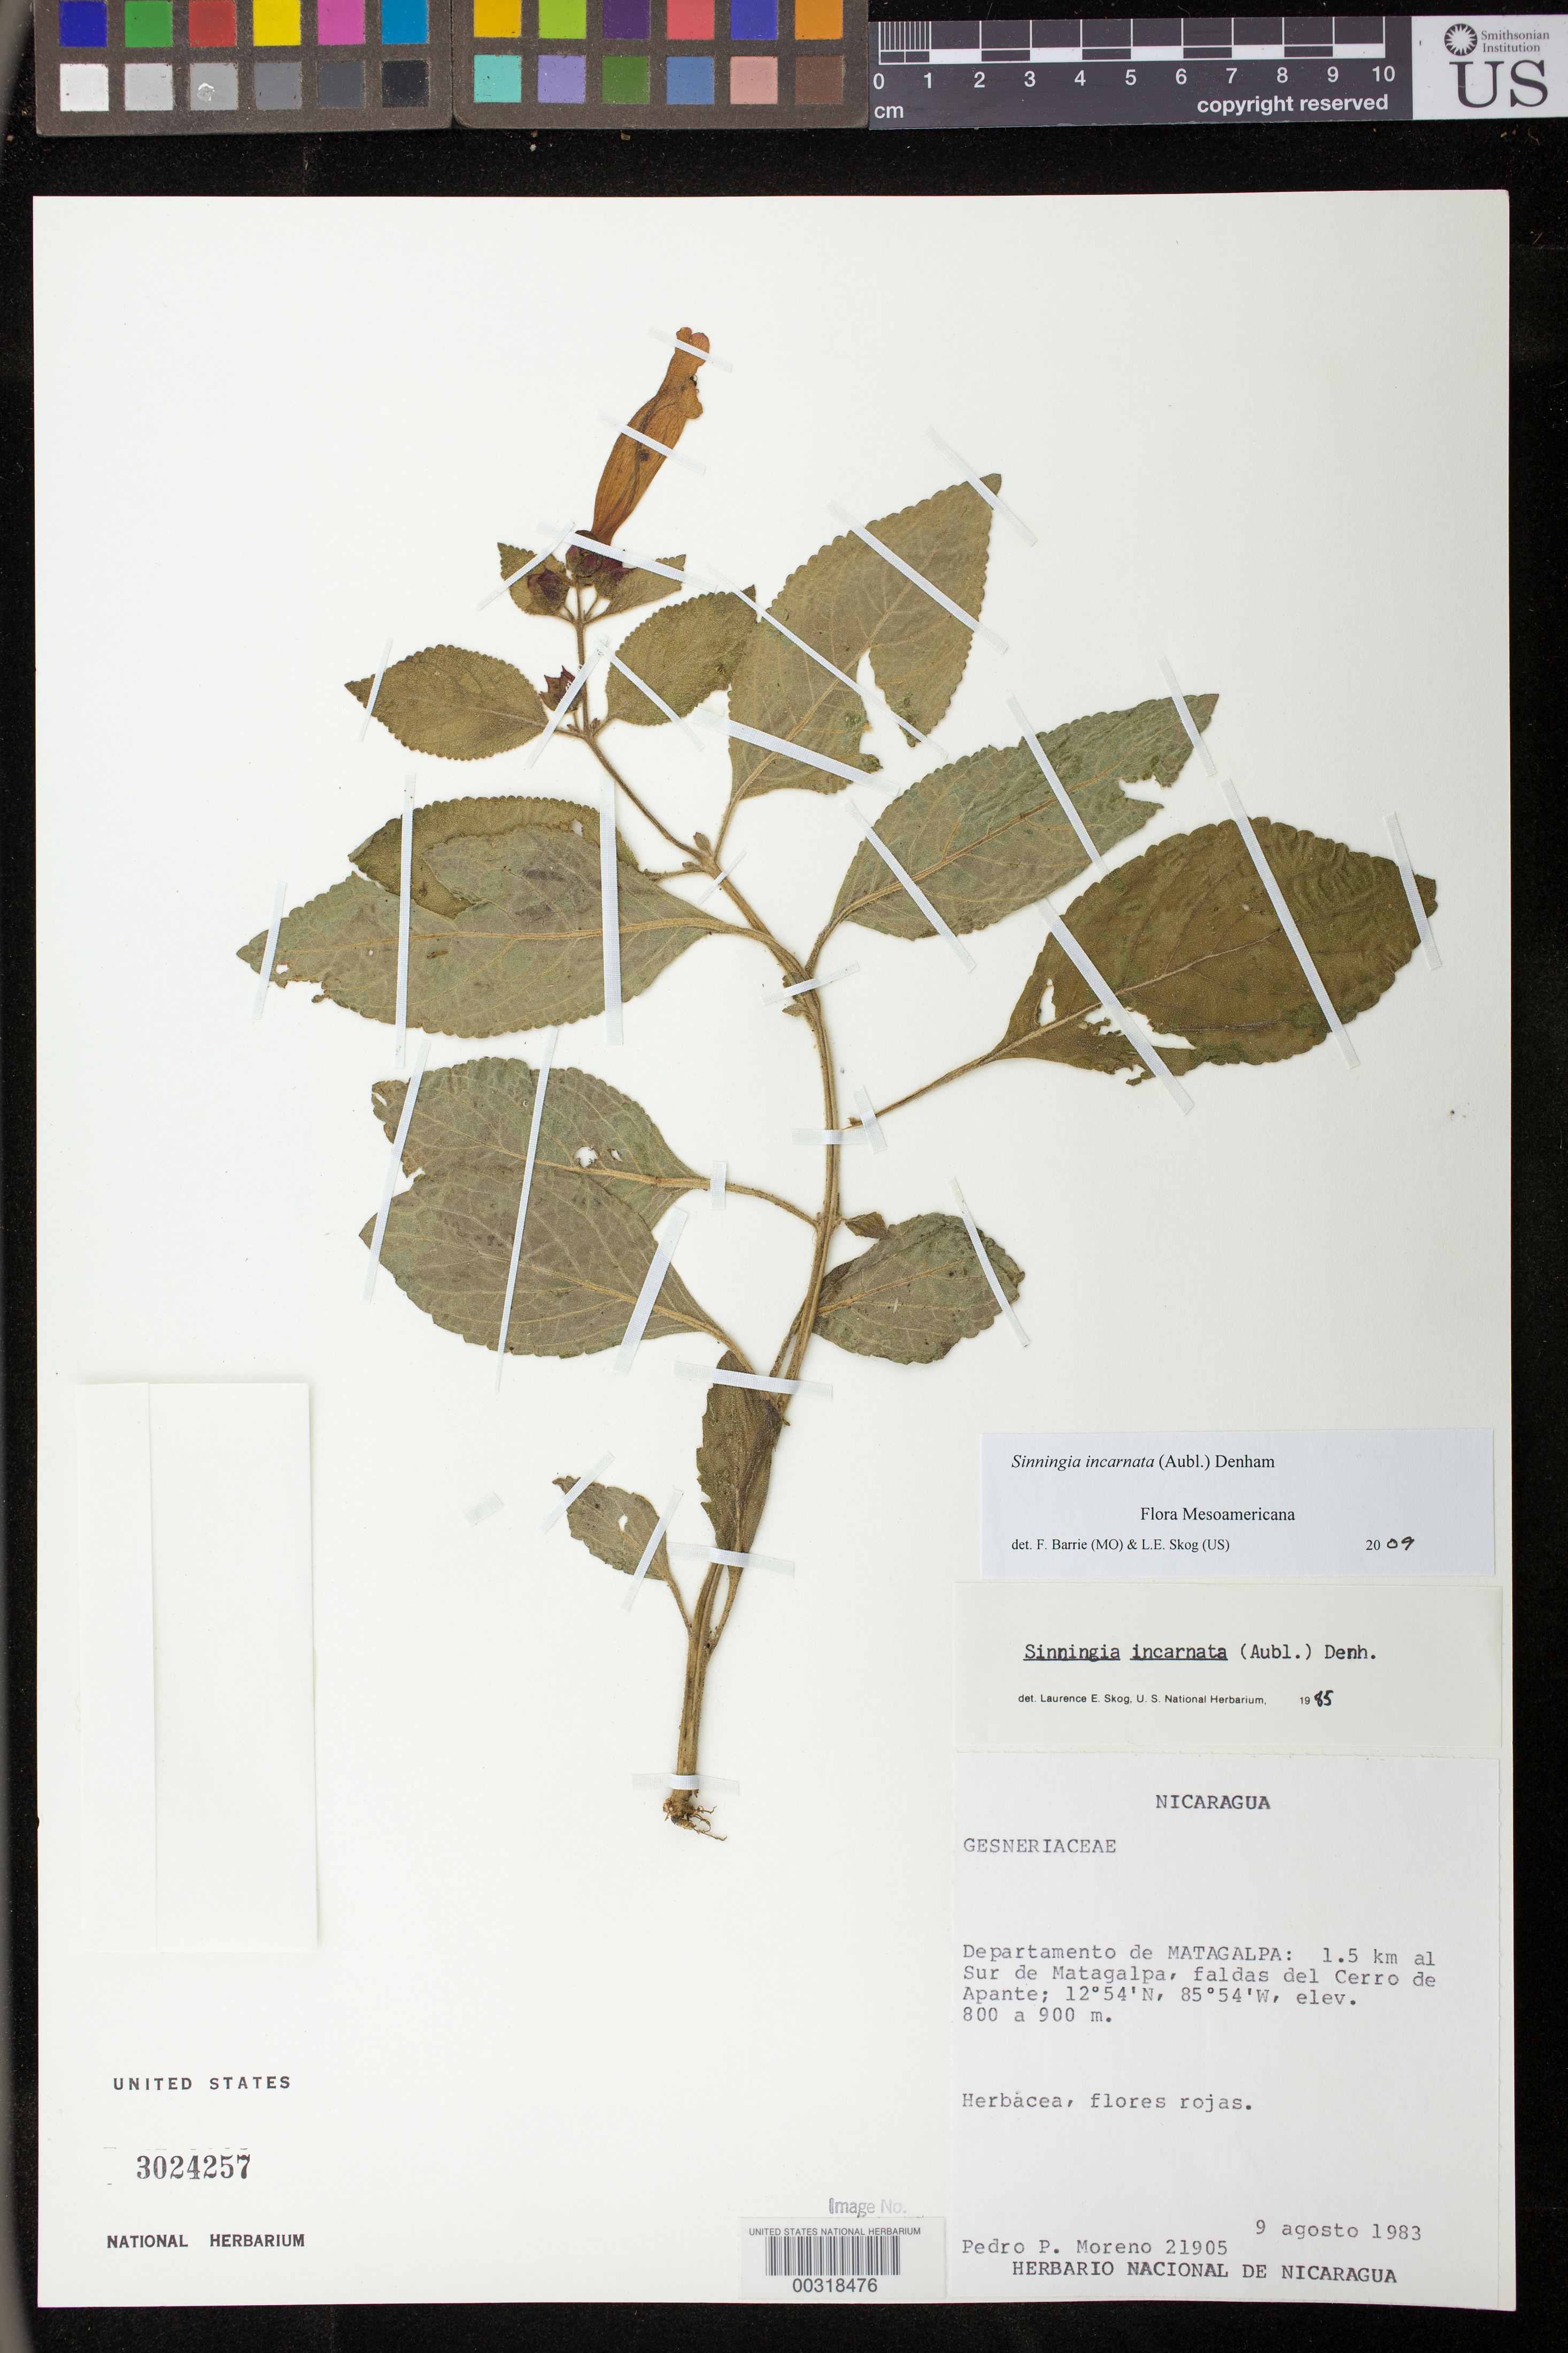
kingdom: Plantae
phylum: Tracheophyta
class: Magnoliopsida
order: Lamiales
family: Gesneriaceae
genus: Sinningia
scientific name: Sinningia incarnata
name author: (Aubl.) D.L. Denham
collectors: P. Moreno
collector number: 21905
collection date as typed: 09 Aug 1983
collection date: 1983-08-09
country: Nicaragua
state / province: Matagalpa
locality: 1.5 km S of Matagalpa, faldas del Cerro de Apante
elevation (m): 800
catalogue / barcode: US 3024257